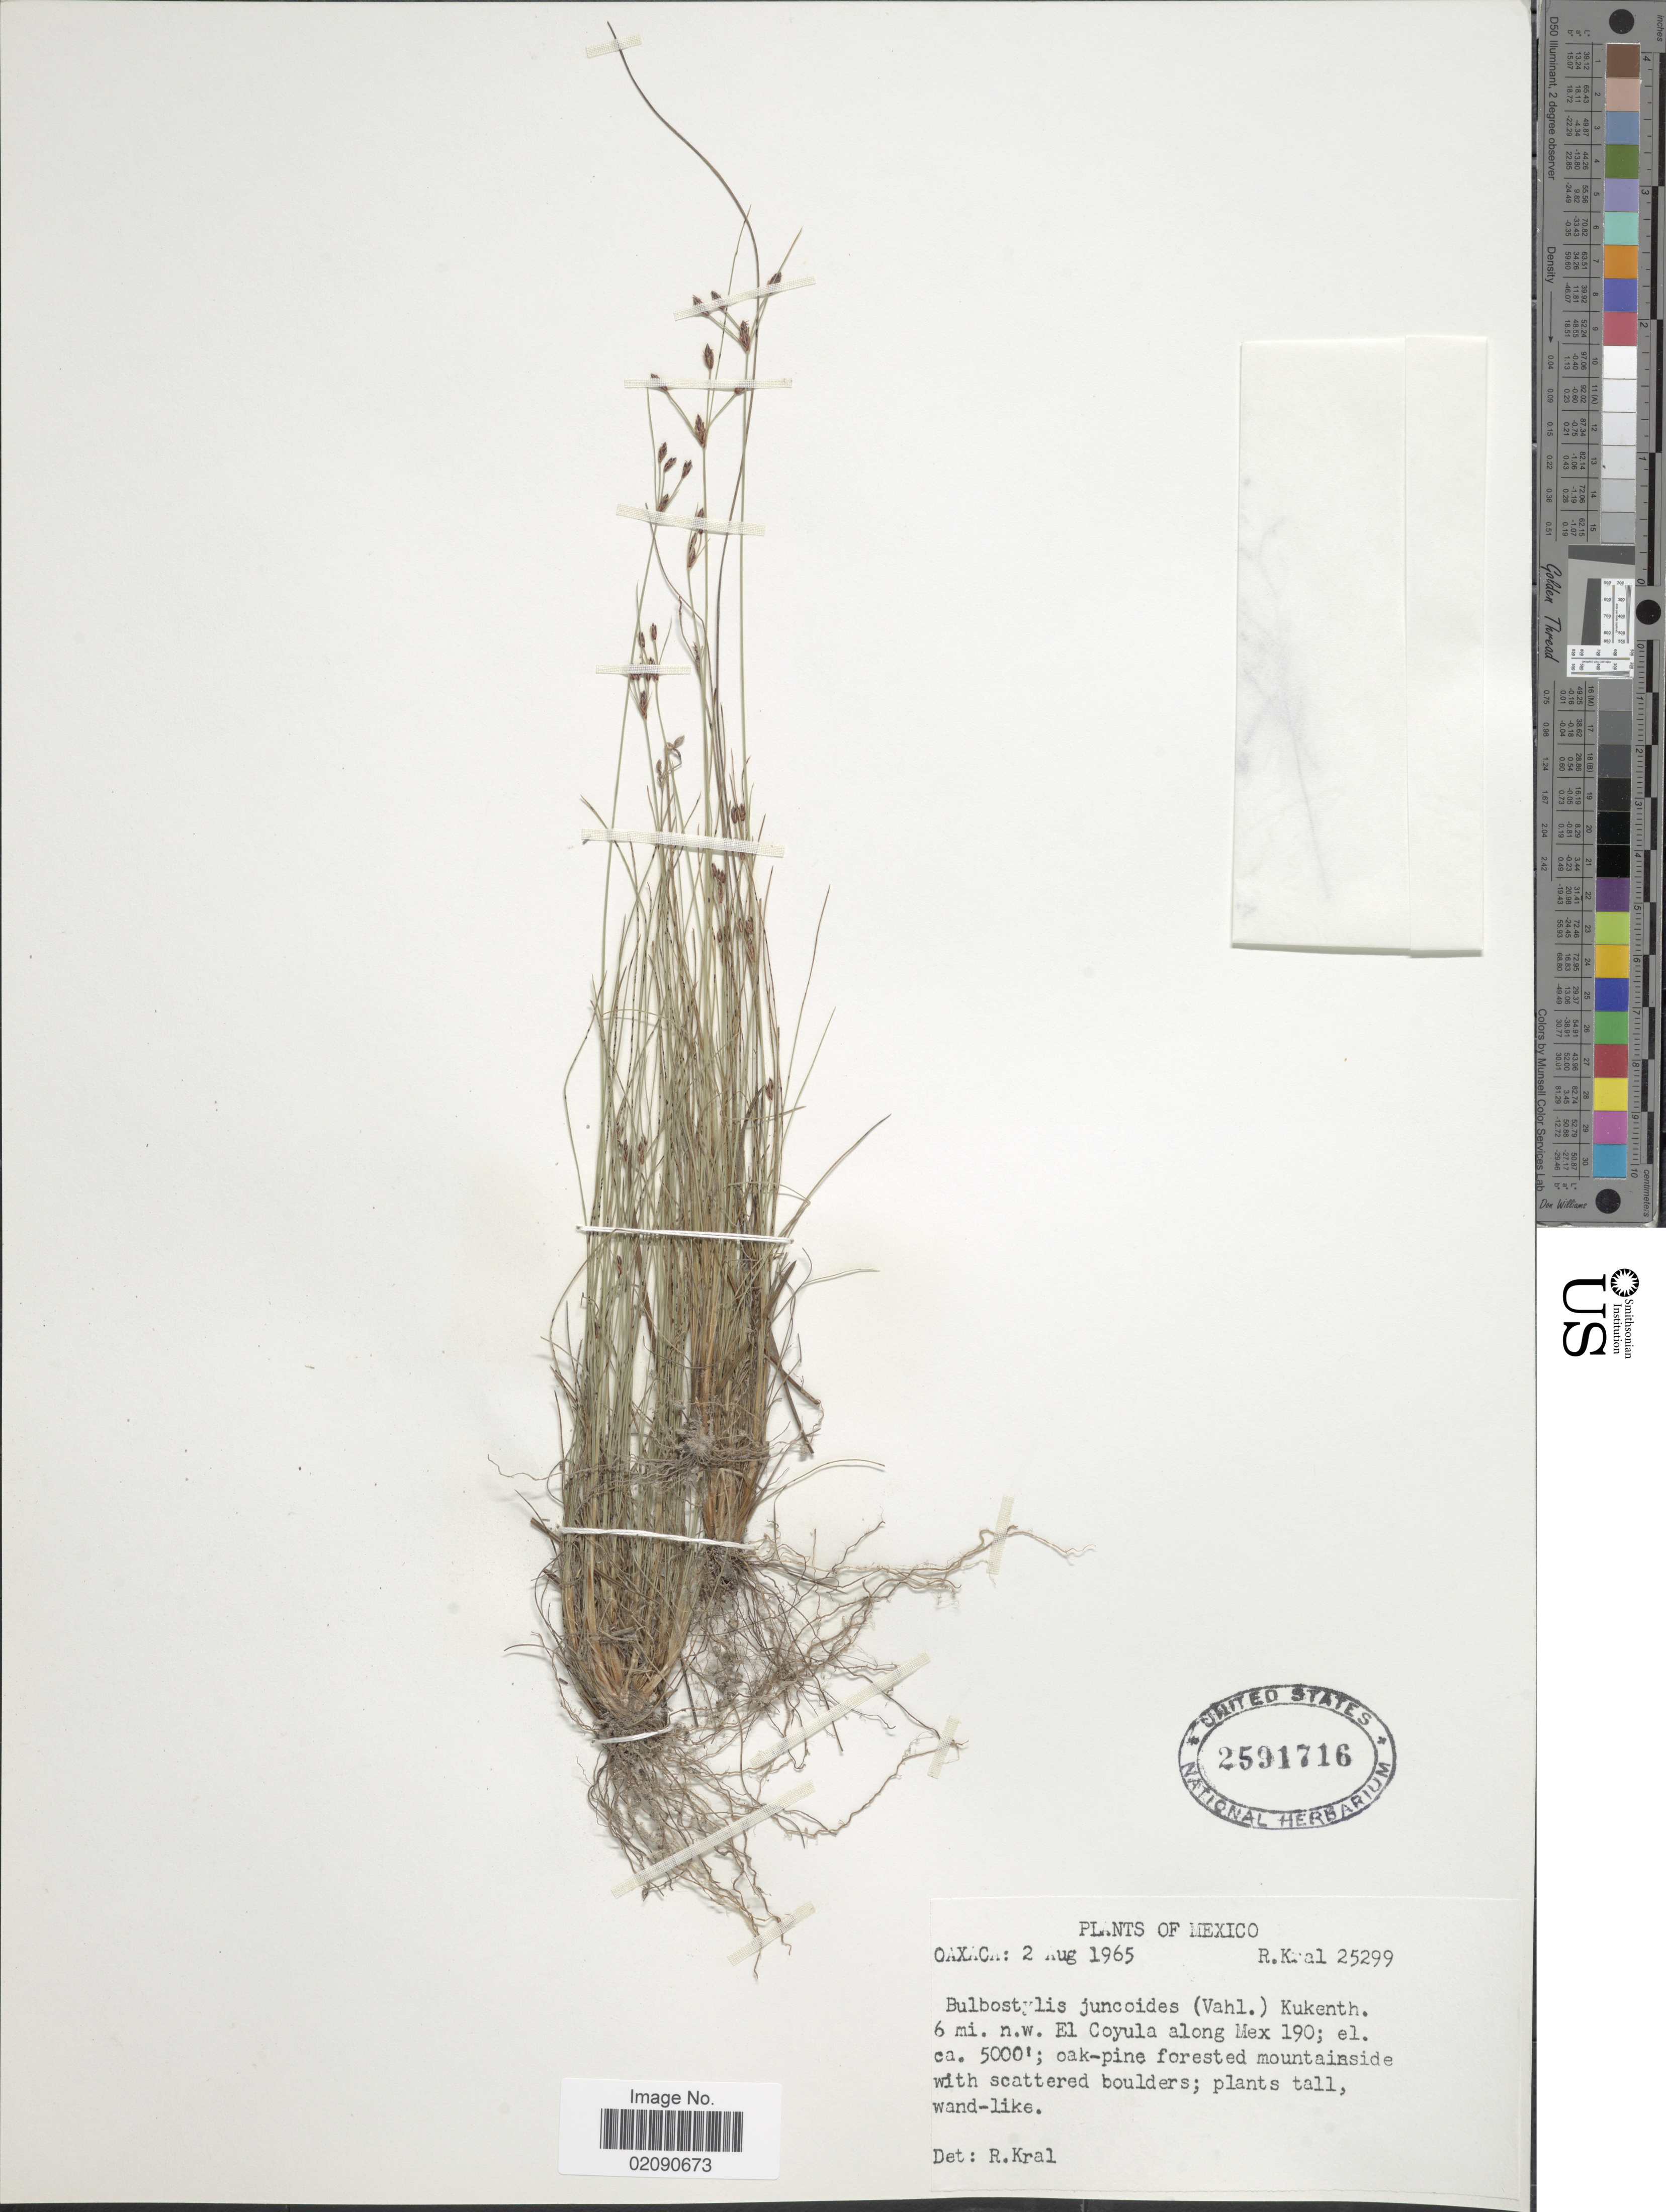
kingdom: Plantae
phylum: Tracheophyta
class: Liliopsida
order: Poales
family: Cyperaceae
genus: Bulbostylis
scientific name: Bulbostylis juncoides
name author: (Vahl) Kük. ex Herter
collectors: R. Kral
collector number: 25299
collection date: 1965-08-02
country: Mexico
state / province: Oaxaca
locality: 6 mi. n.w. El Coyula along Mex 190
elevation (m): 1524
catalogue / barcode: US 2591716